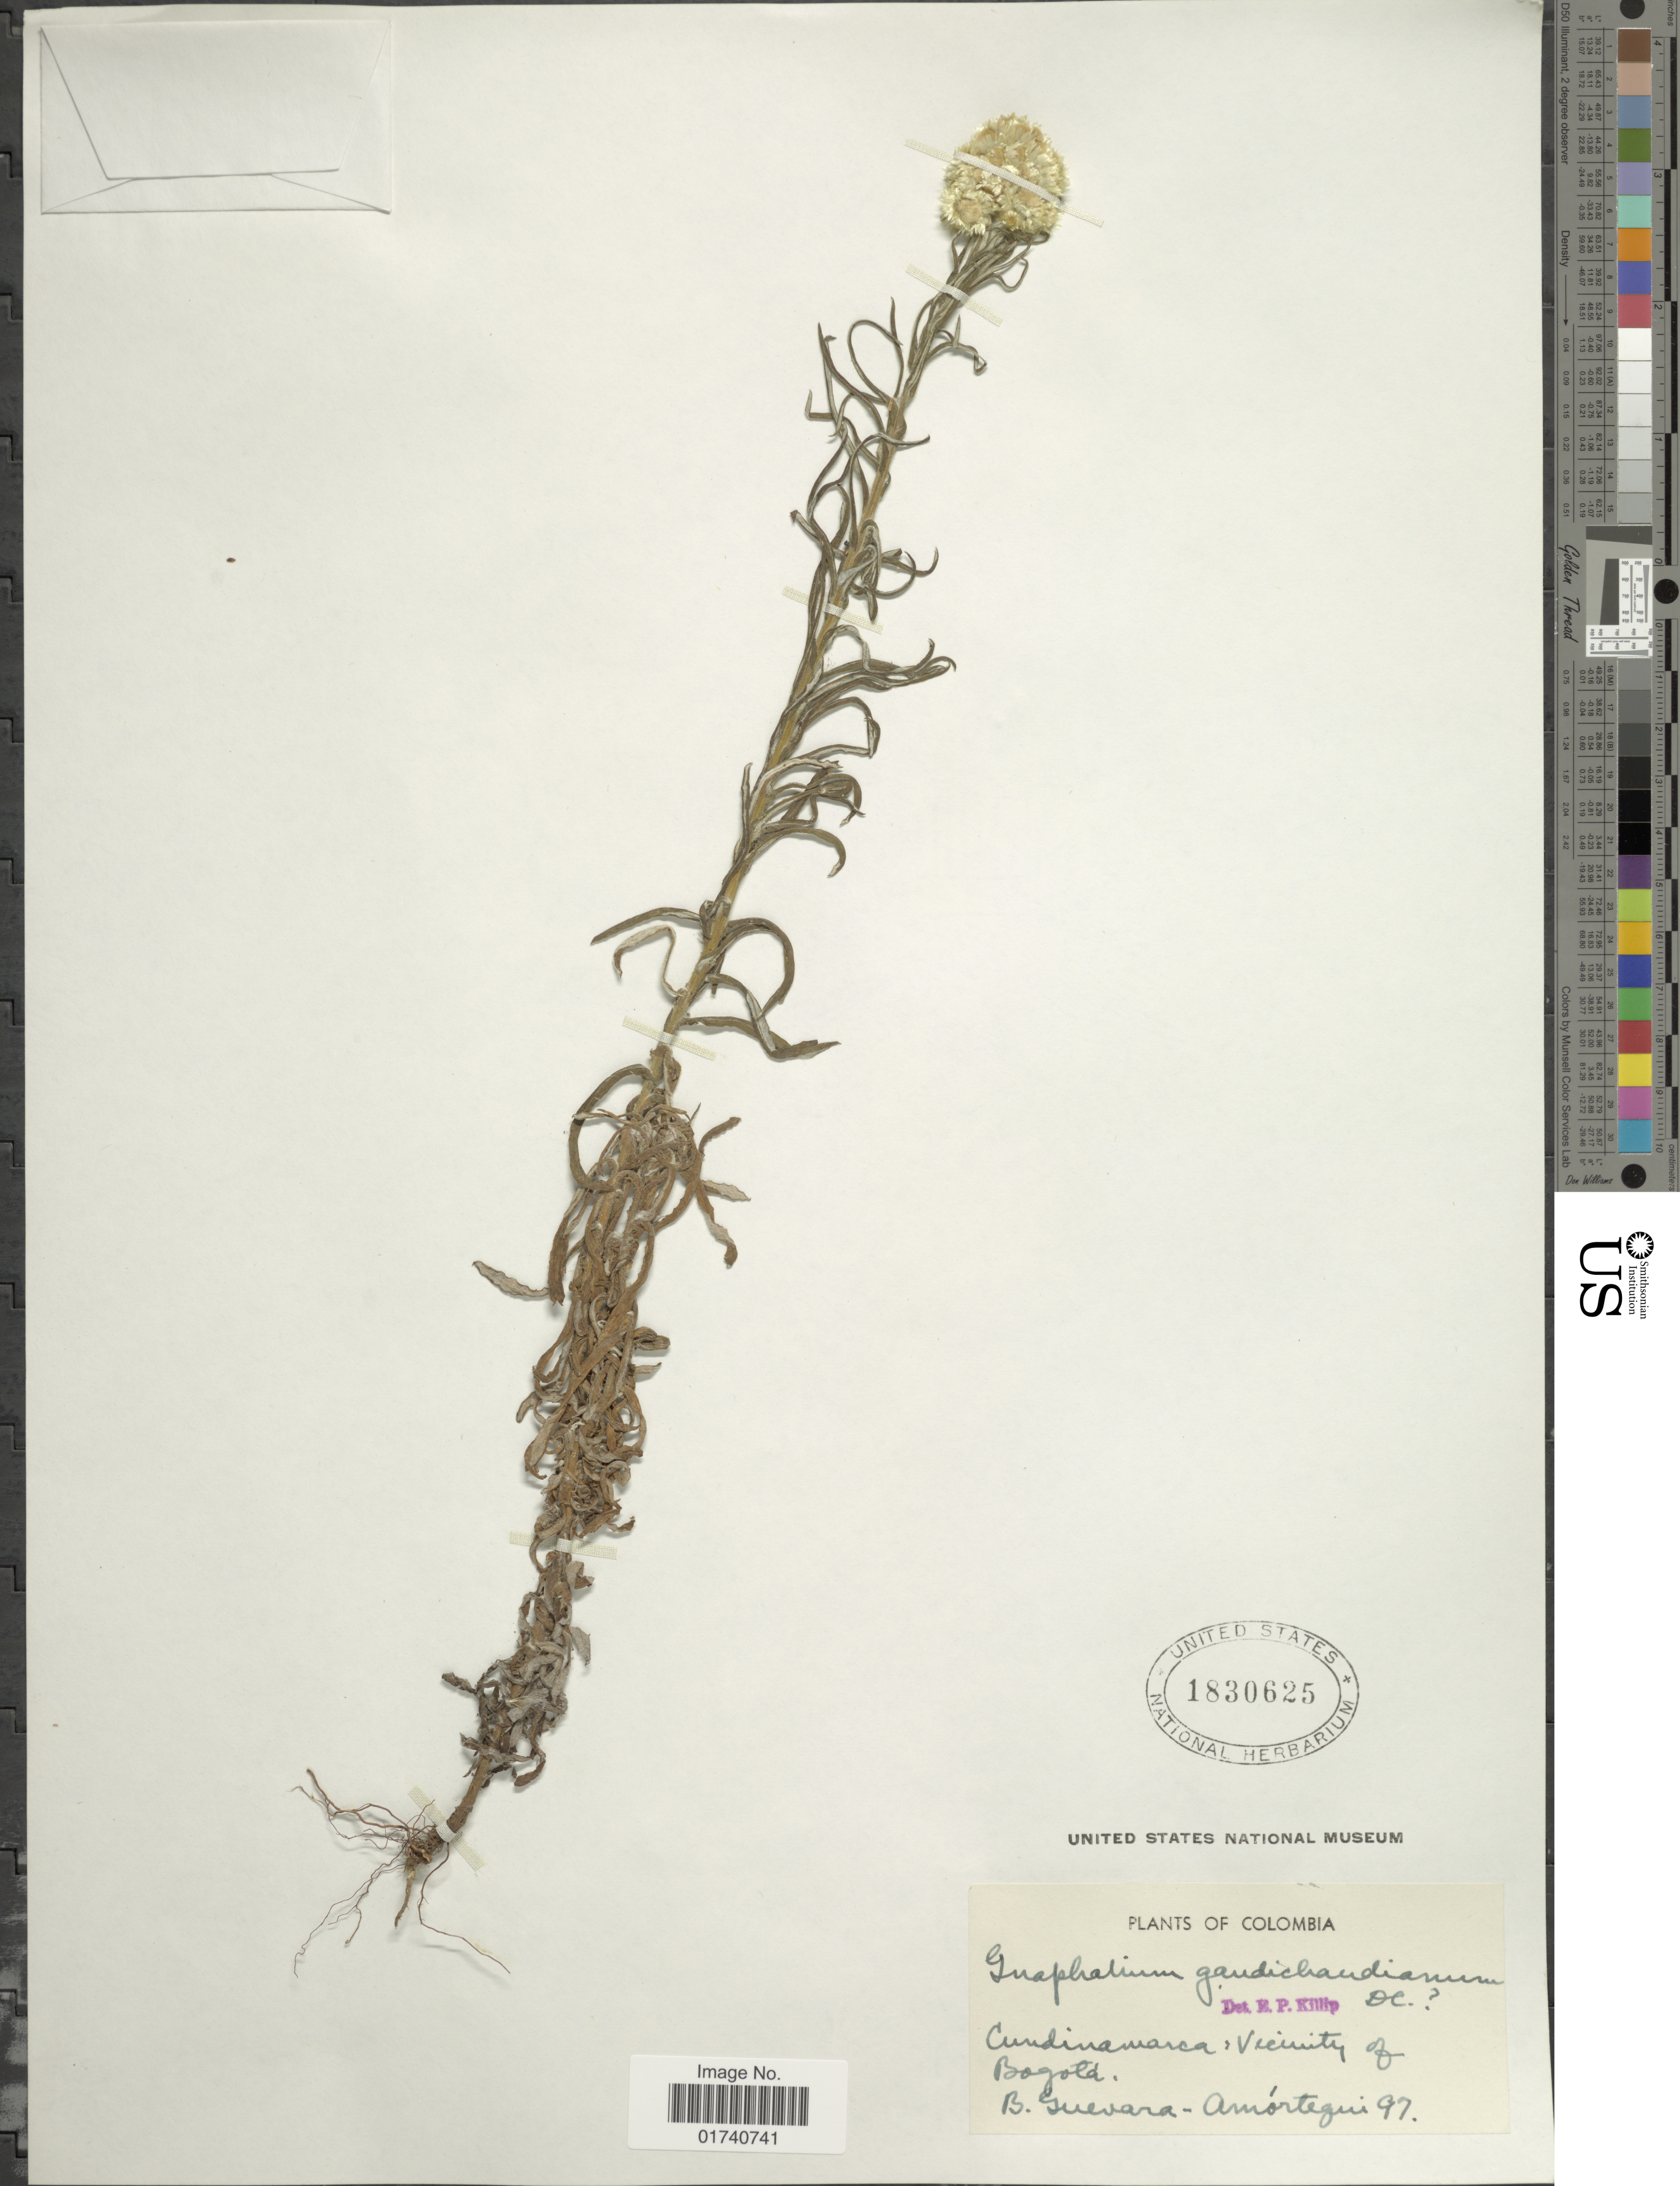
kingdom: Plantae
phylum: Tracheophyta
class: Magnoliopsida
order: Asterales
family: Asteraceae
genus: Pseudognaphalium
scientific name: Pseudognaphalium viscosum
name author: (Kunth) Anderb.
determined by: Nesom, Guy L.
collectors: B. Guevara-Amortegui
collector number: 97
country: Colombia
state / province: Cundinamarca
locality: Vicinity of Bogota.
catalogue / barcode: US 1830625